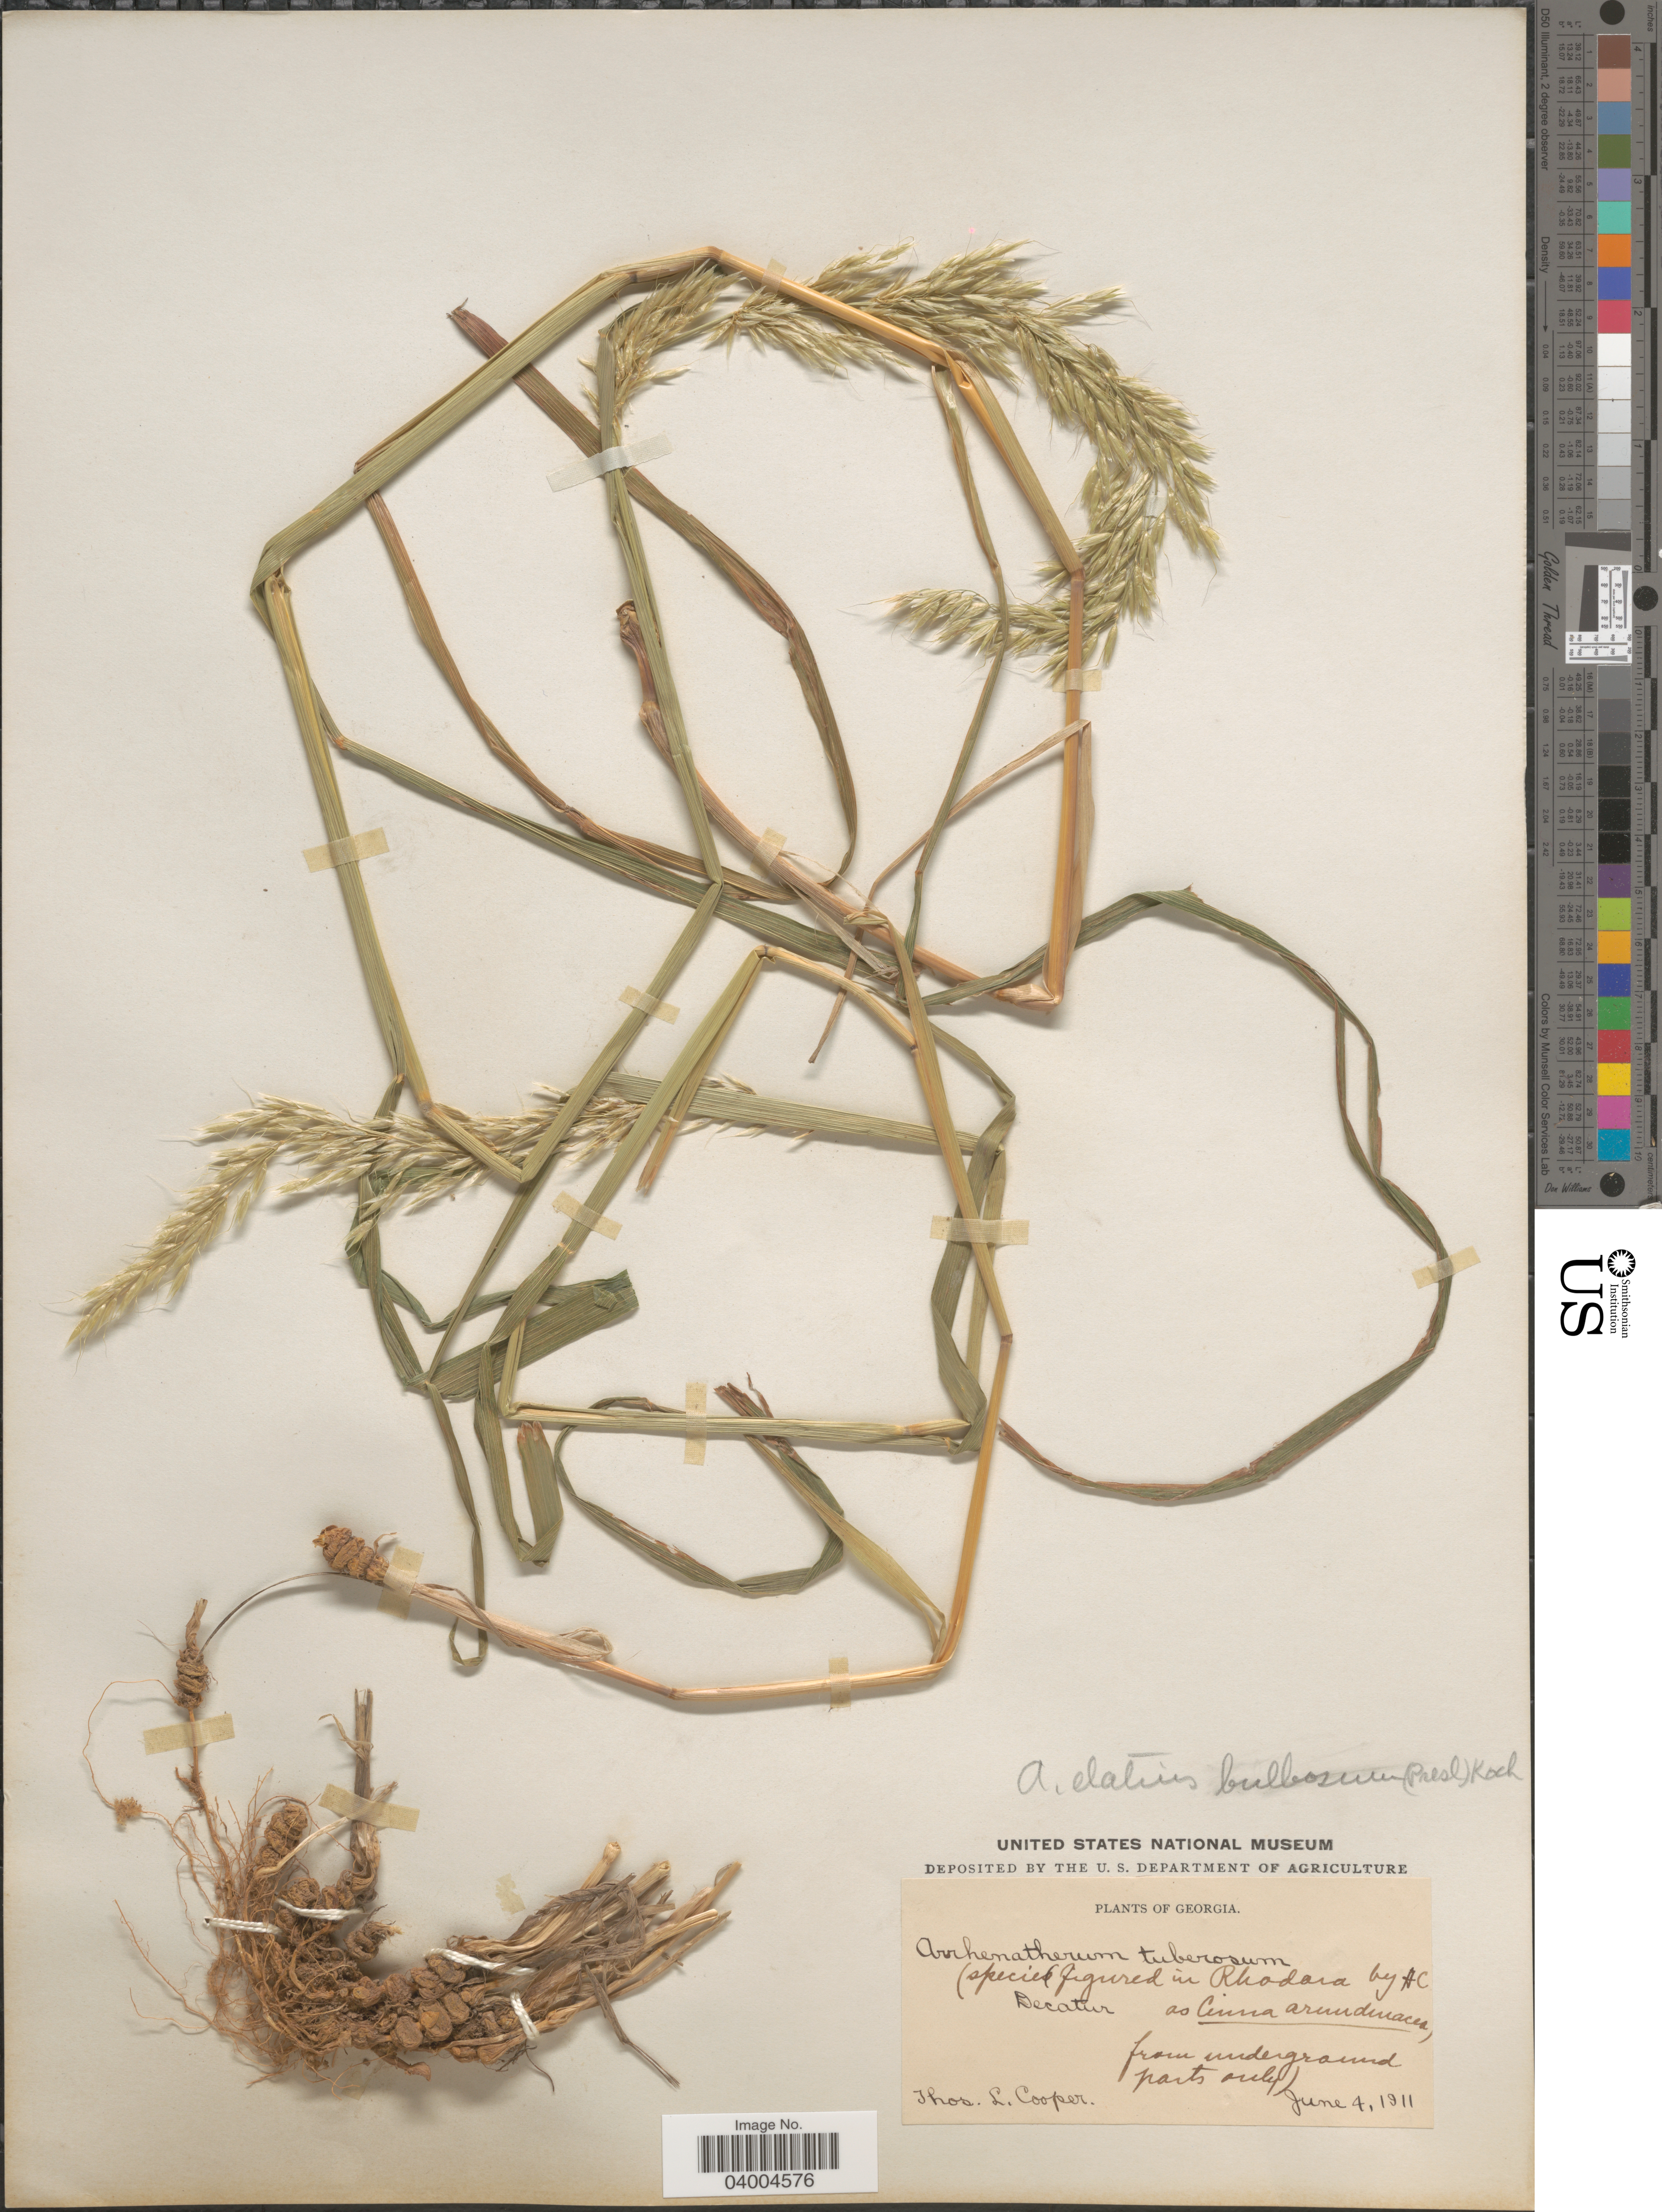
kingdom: Plantae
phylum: Tracheophyta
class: Liliopsida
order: Poales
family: Poaceae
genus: Arrhenatherum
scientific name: Arrhenatherum elatius subsp. bulbosum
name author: (Willd.) G. Martens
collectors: T. Cooper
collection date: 1911-06-04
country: United States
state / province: Georgia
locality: Decatur.